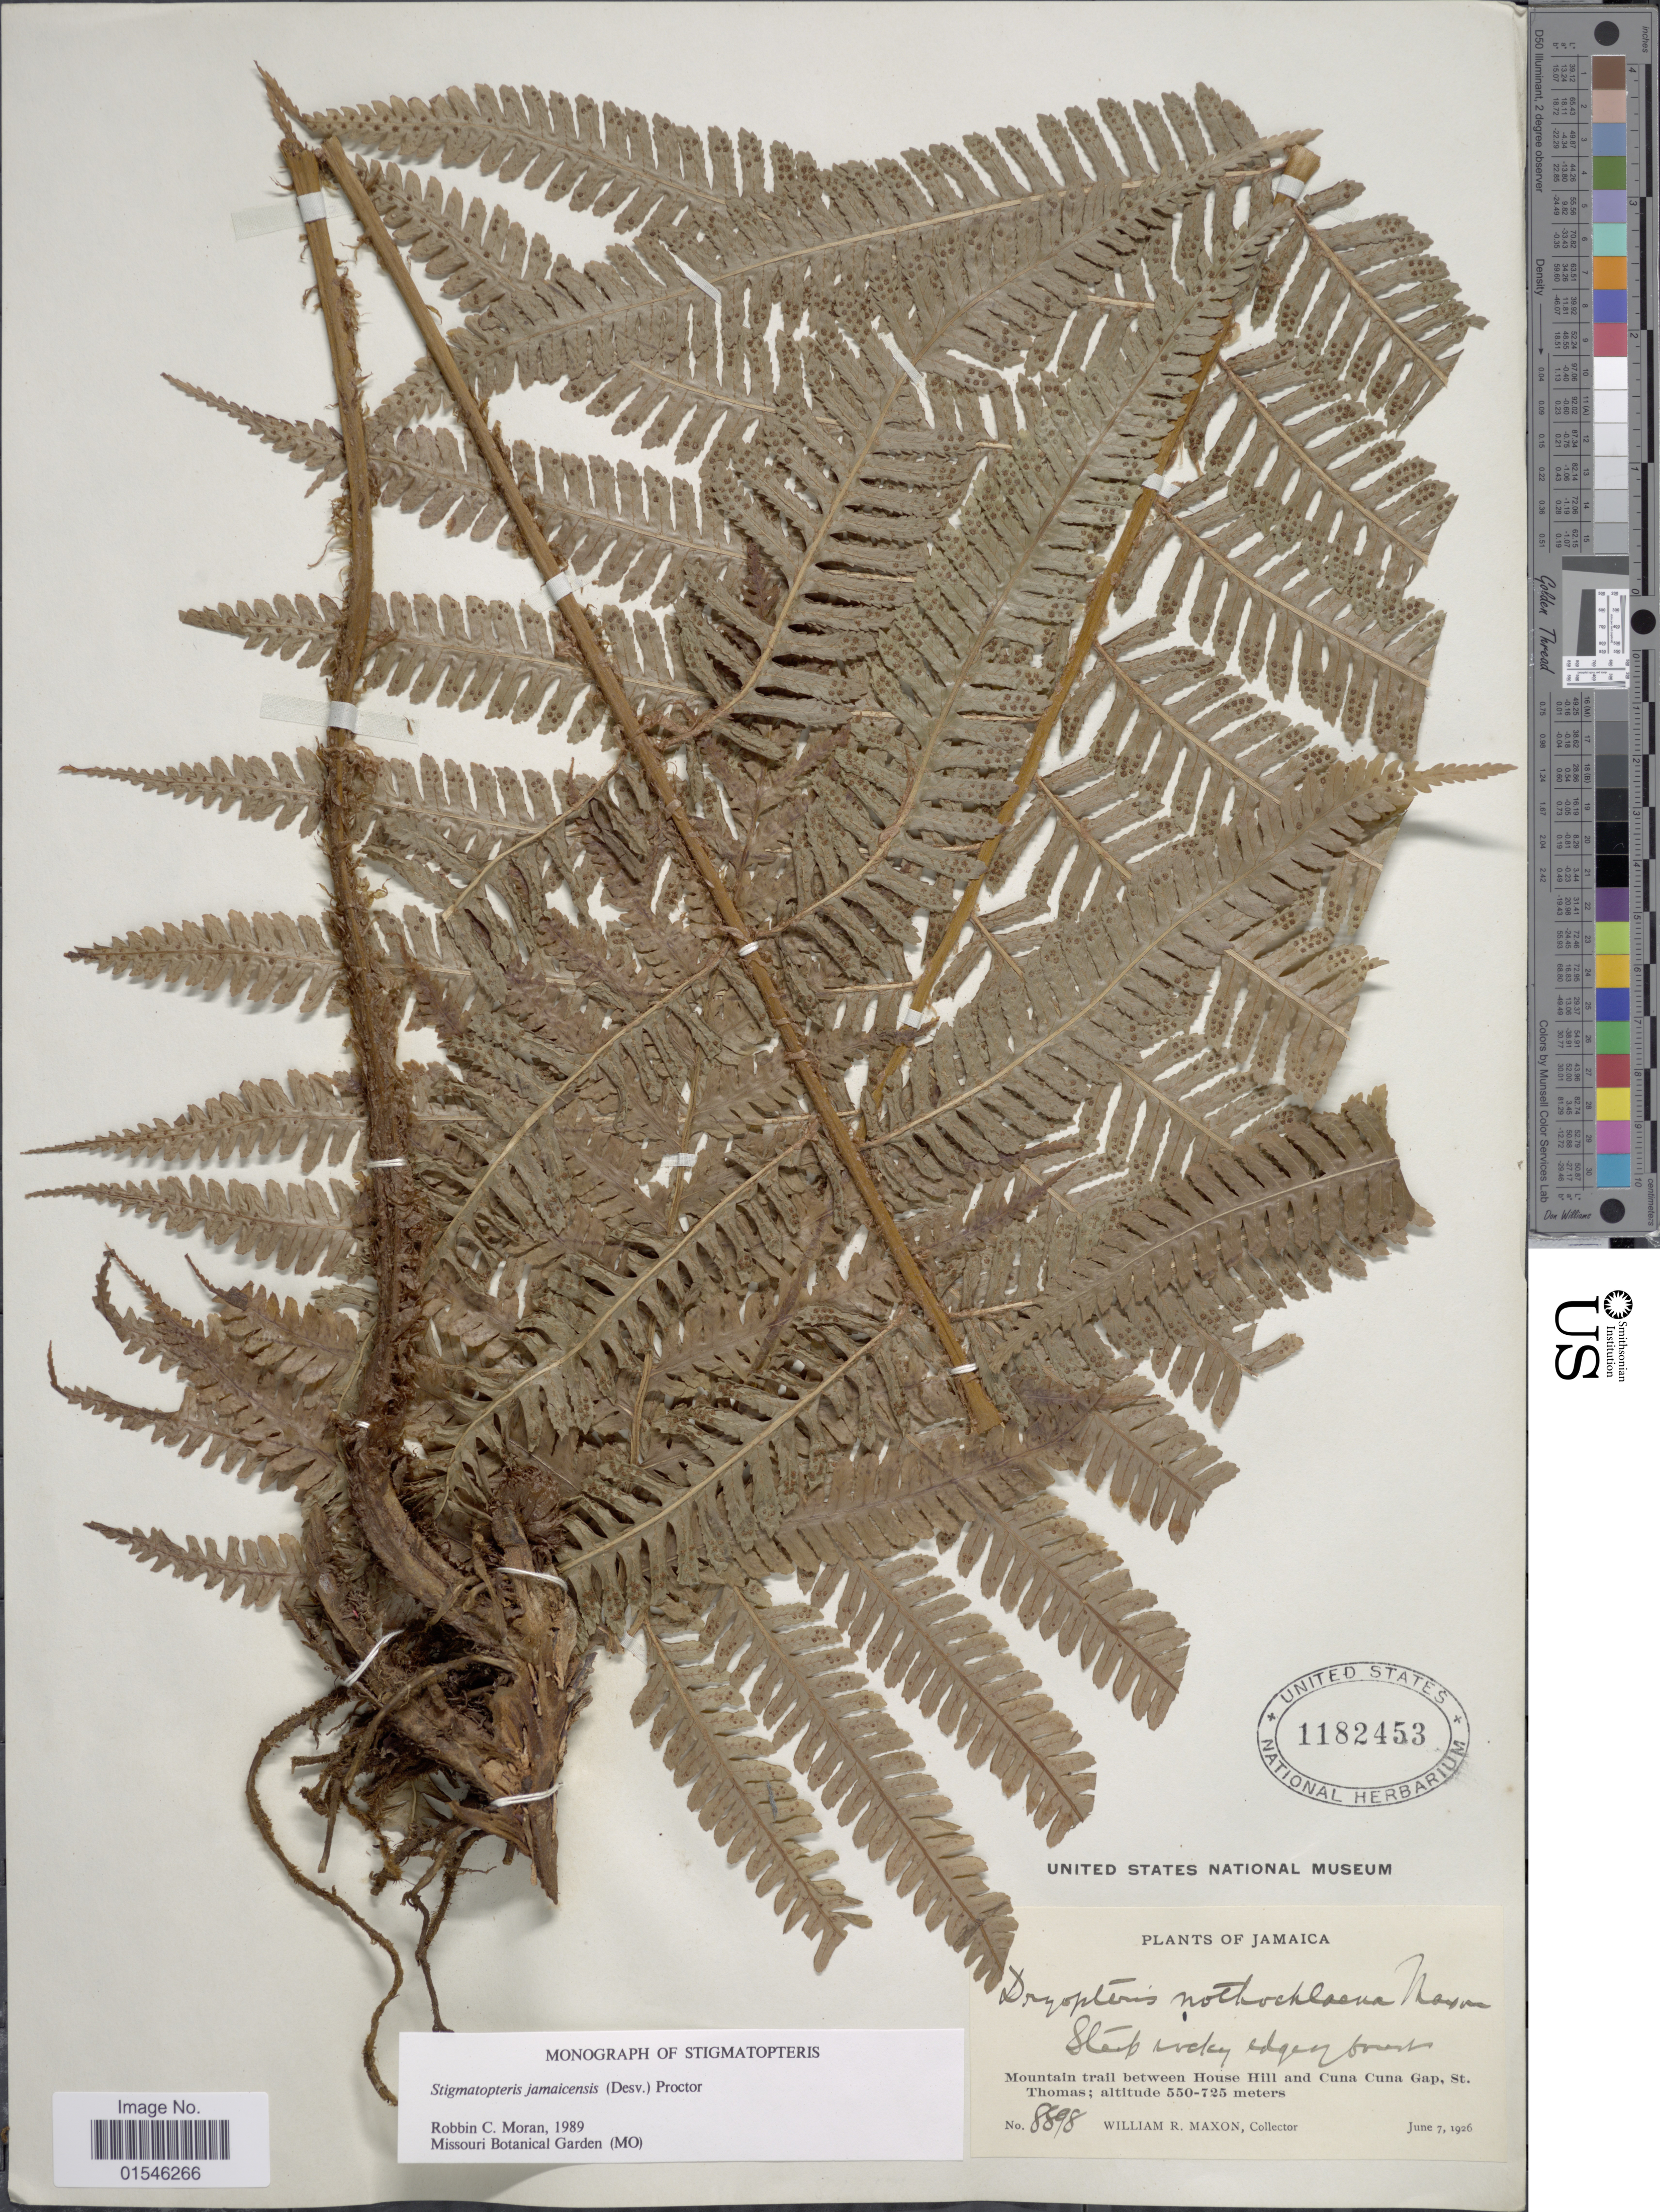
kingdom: Plantae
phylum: Tracheophyta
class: Polypodiopsida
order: Polypodiales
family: Dryopteridaceae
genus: Stigmatopteris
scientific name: Stigmatopteris jamaicensis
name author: (Desv.) Proctor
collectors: W. R. Maxon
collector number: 8898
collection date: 1926-06-07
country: Jamaica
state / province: Saint Thomas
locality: Mountain trail between House Hill and Cuna Cuna Gap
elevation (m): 550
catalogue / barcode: US 1182453